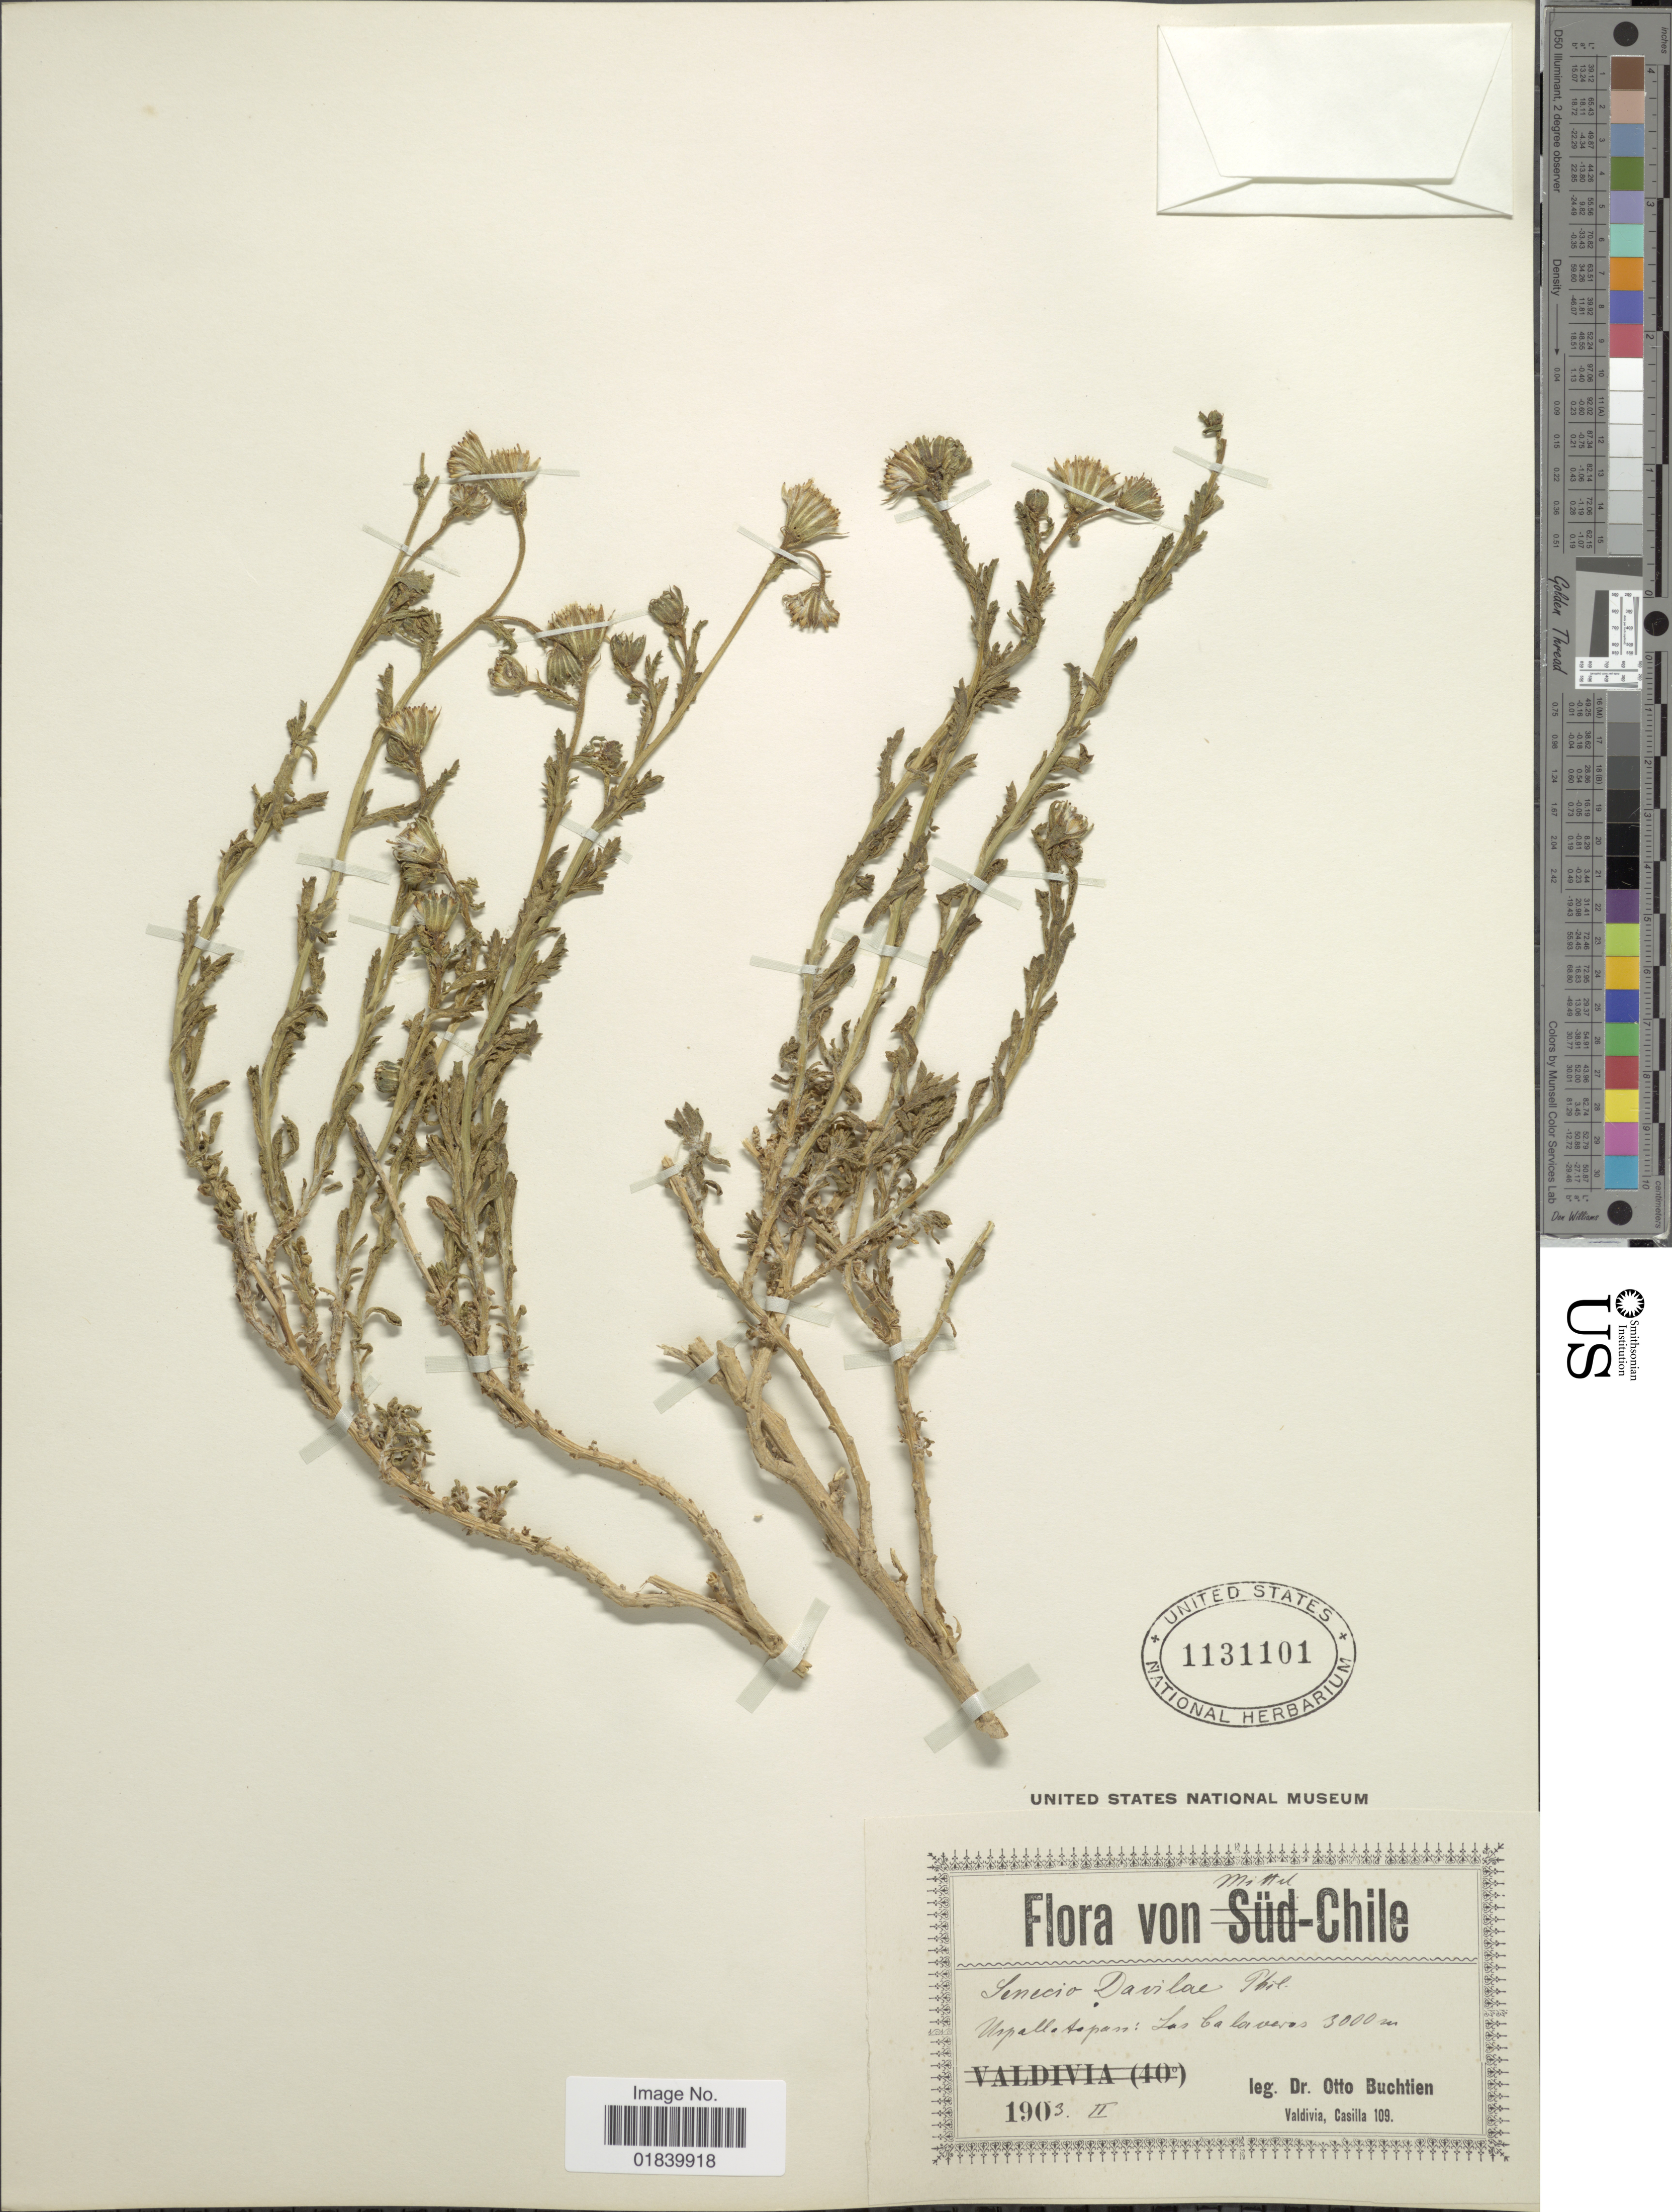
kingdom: Plantae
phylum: Tracheophyta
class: Magnoliopsida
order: Asterales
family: Asteraceae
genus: Senecio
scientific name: Senecio davilae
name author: Phil.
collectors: O. Buchtien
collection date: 1903-02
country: Chile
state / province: Valparaíso (V)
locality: Mittel-Chile, Uspallata Pass, Las Calaveras.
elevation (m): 3000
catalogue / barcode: US 1131101